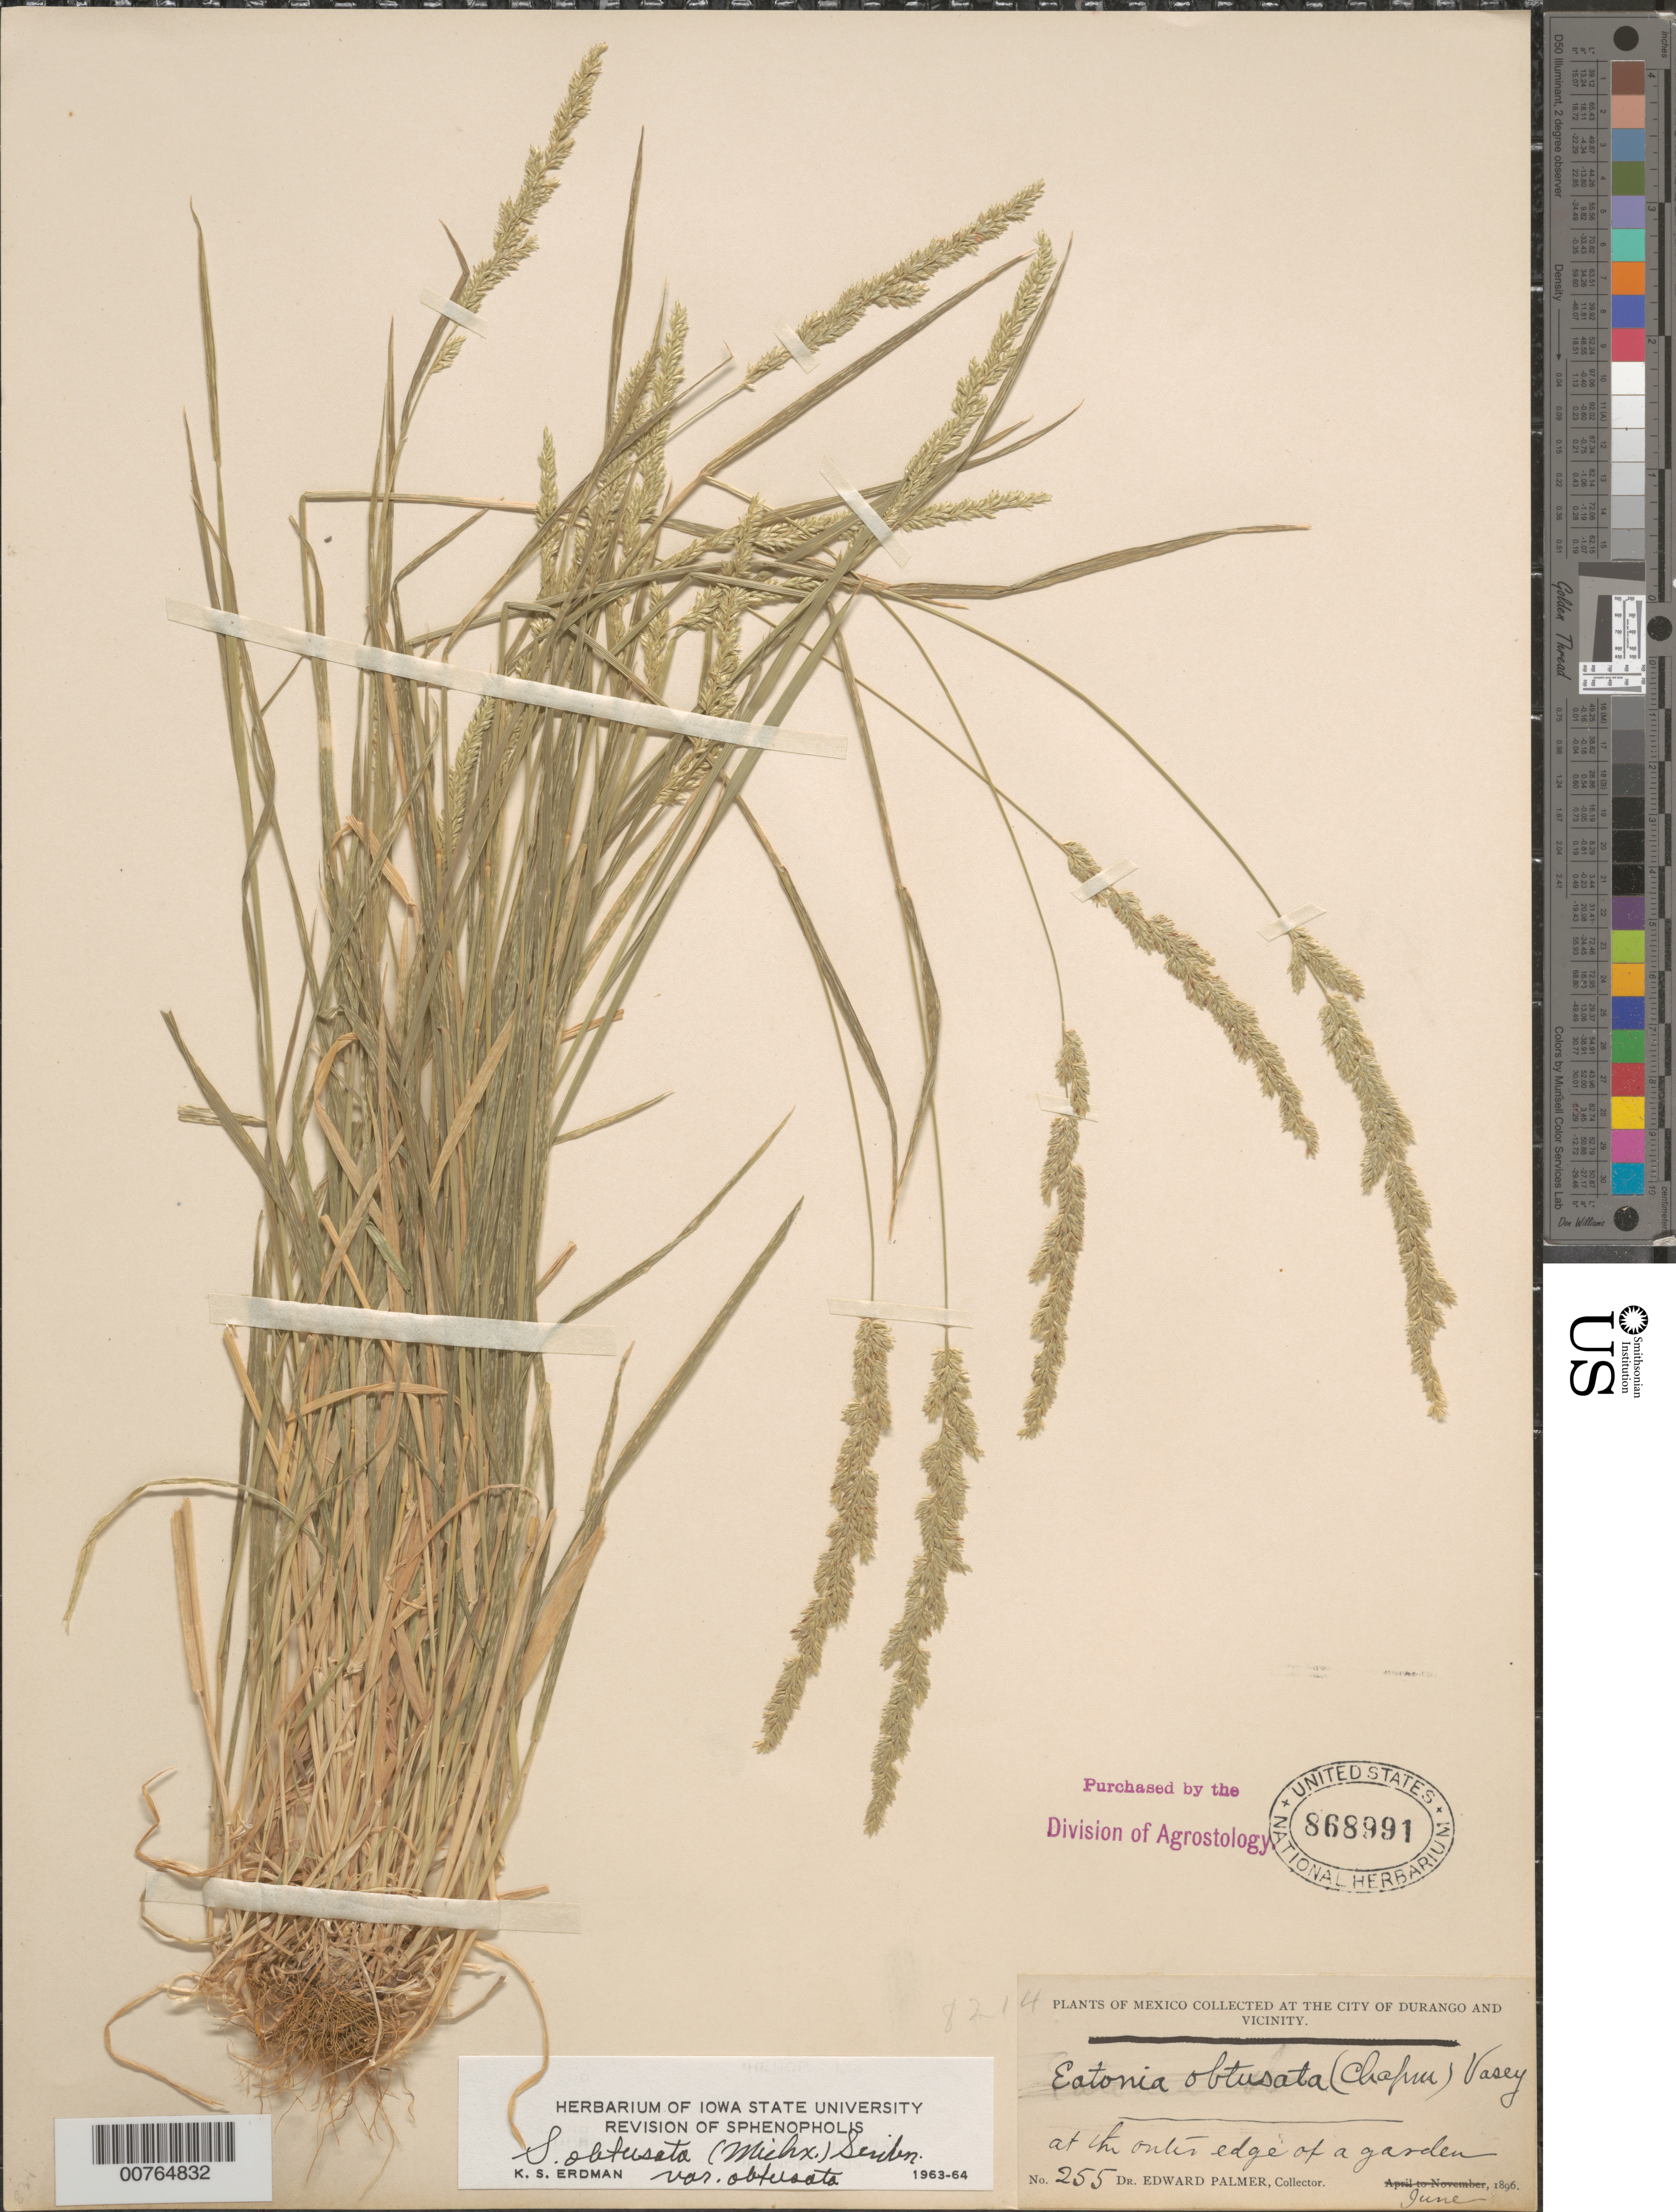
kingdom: Plantae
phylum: Tracheophyta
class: Liliopsida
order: Poales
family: Poaceae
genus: Sphenopholis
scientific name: Sphenopholis obtusata var. obtusata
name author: (Michx.) Scribn.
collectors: E. Palmer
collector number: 255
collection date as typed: Jun 1896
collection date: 1896-06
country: Mexico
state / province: Durango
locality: Durango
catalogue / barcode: US 868991